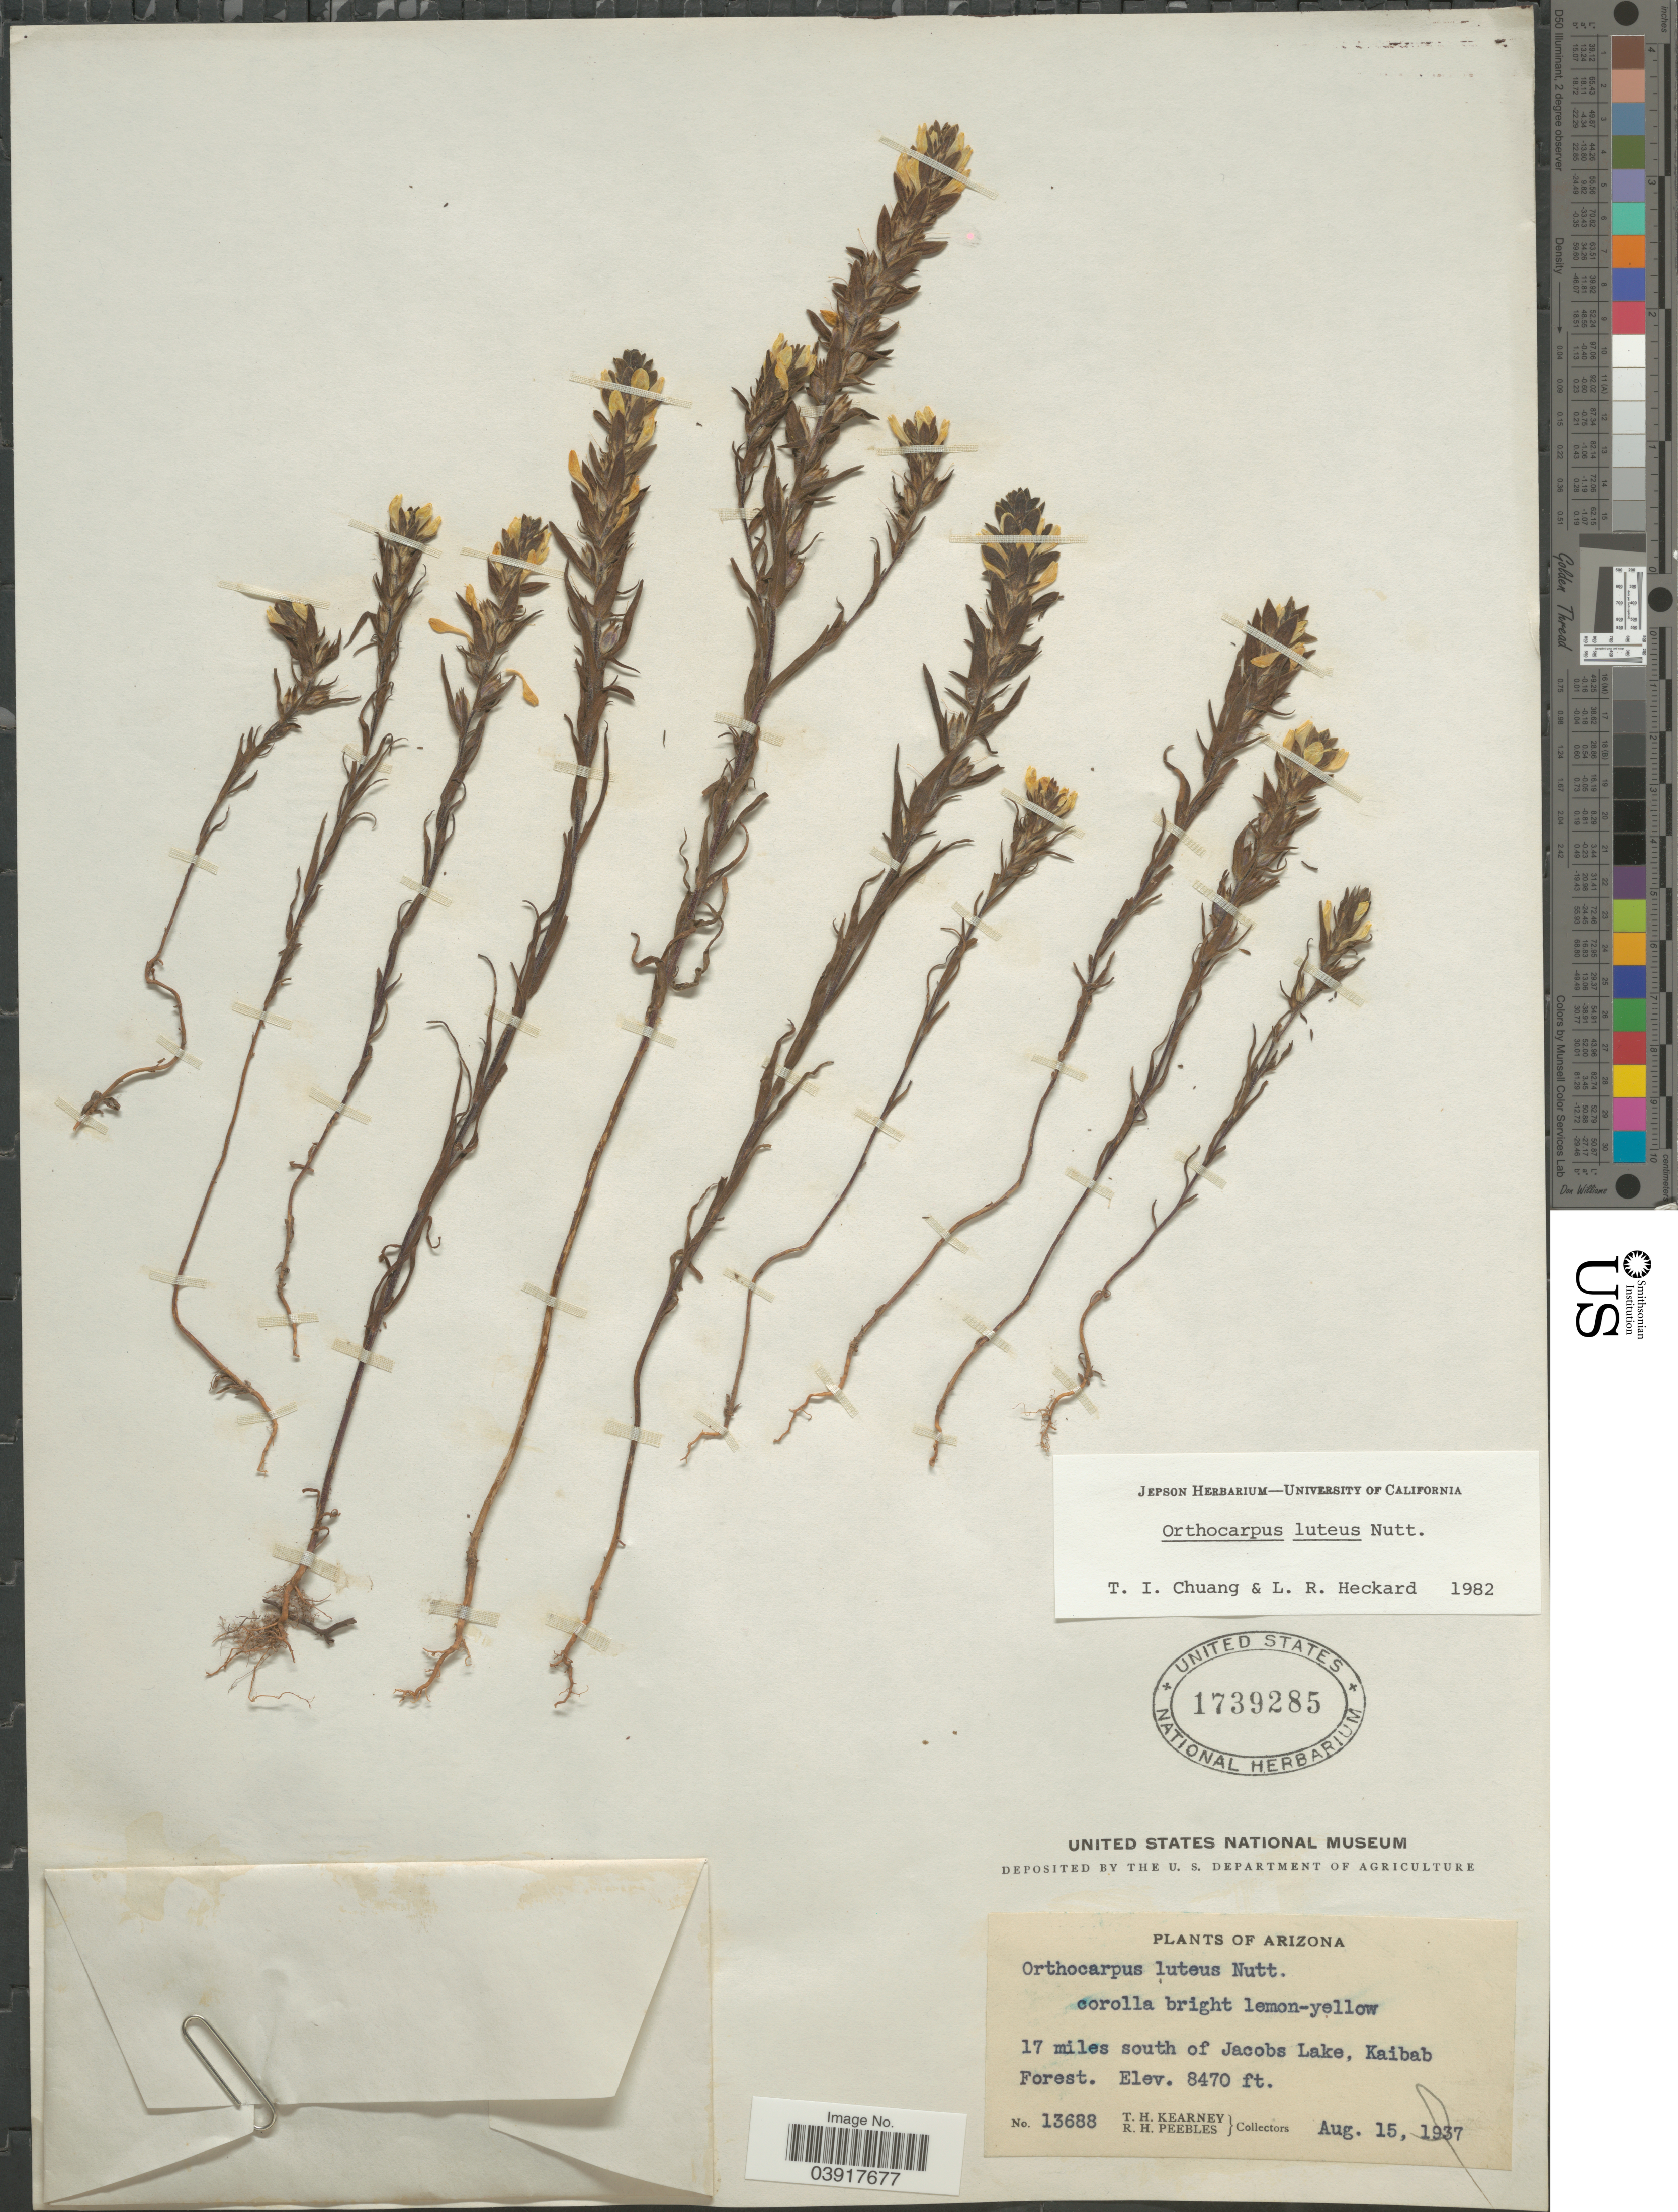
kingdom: Plantae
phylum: Tracheophyta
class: Magnoliopsida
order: Lamiales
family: Orobanchaceae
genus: Orthocarpus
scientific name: Orthocarpus luteus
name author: Nutt.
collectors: T. H. Kearney & R. H. Peebles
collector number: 13688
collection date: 1937-08-15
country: United States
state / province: Arizona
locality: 17 miles south of Jacobs Lake, Kaibab Forest.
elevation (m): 2582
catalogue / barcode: US 1739285